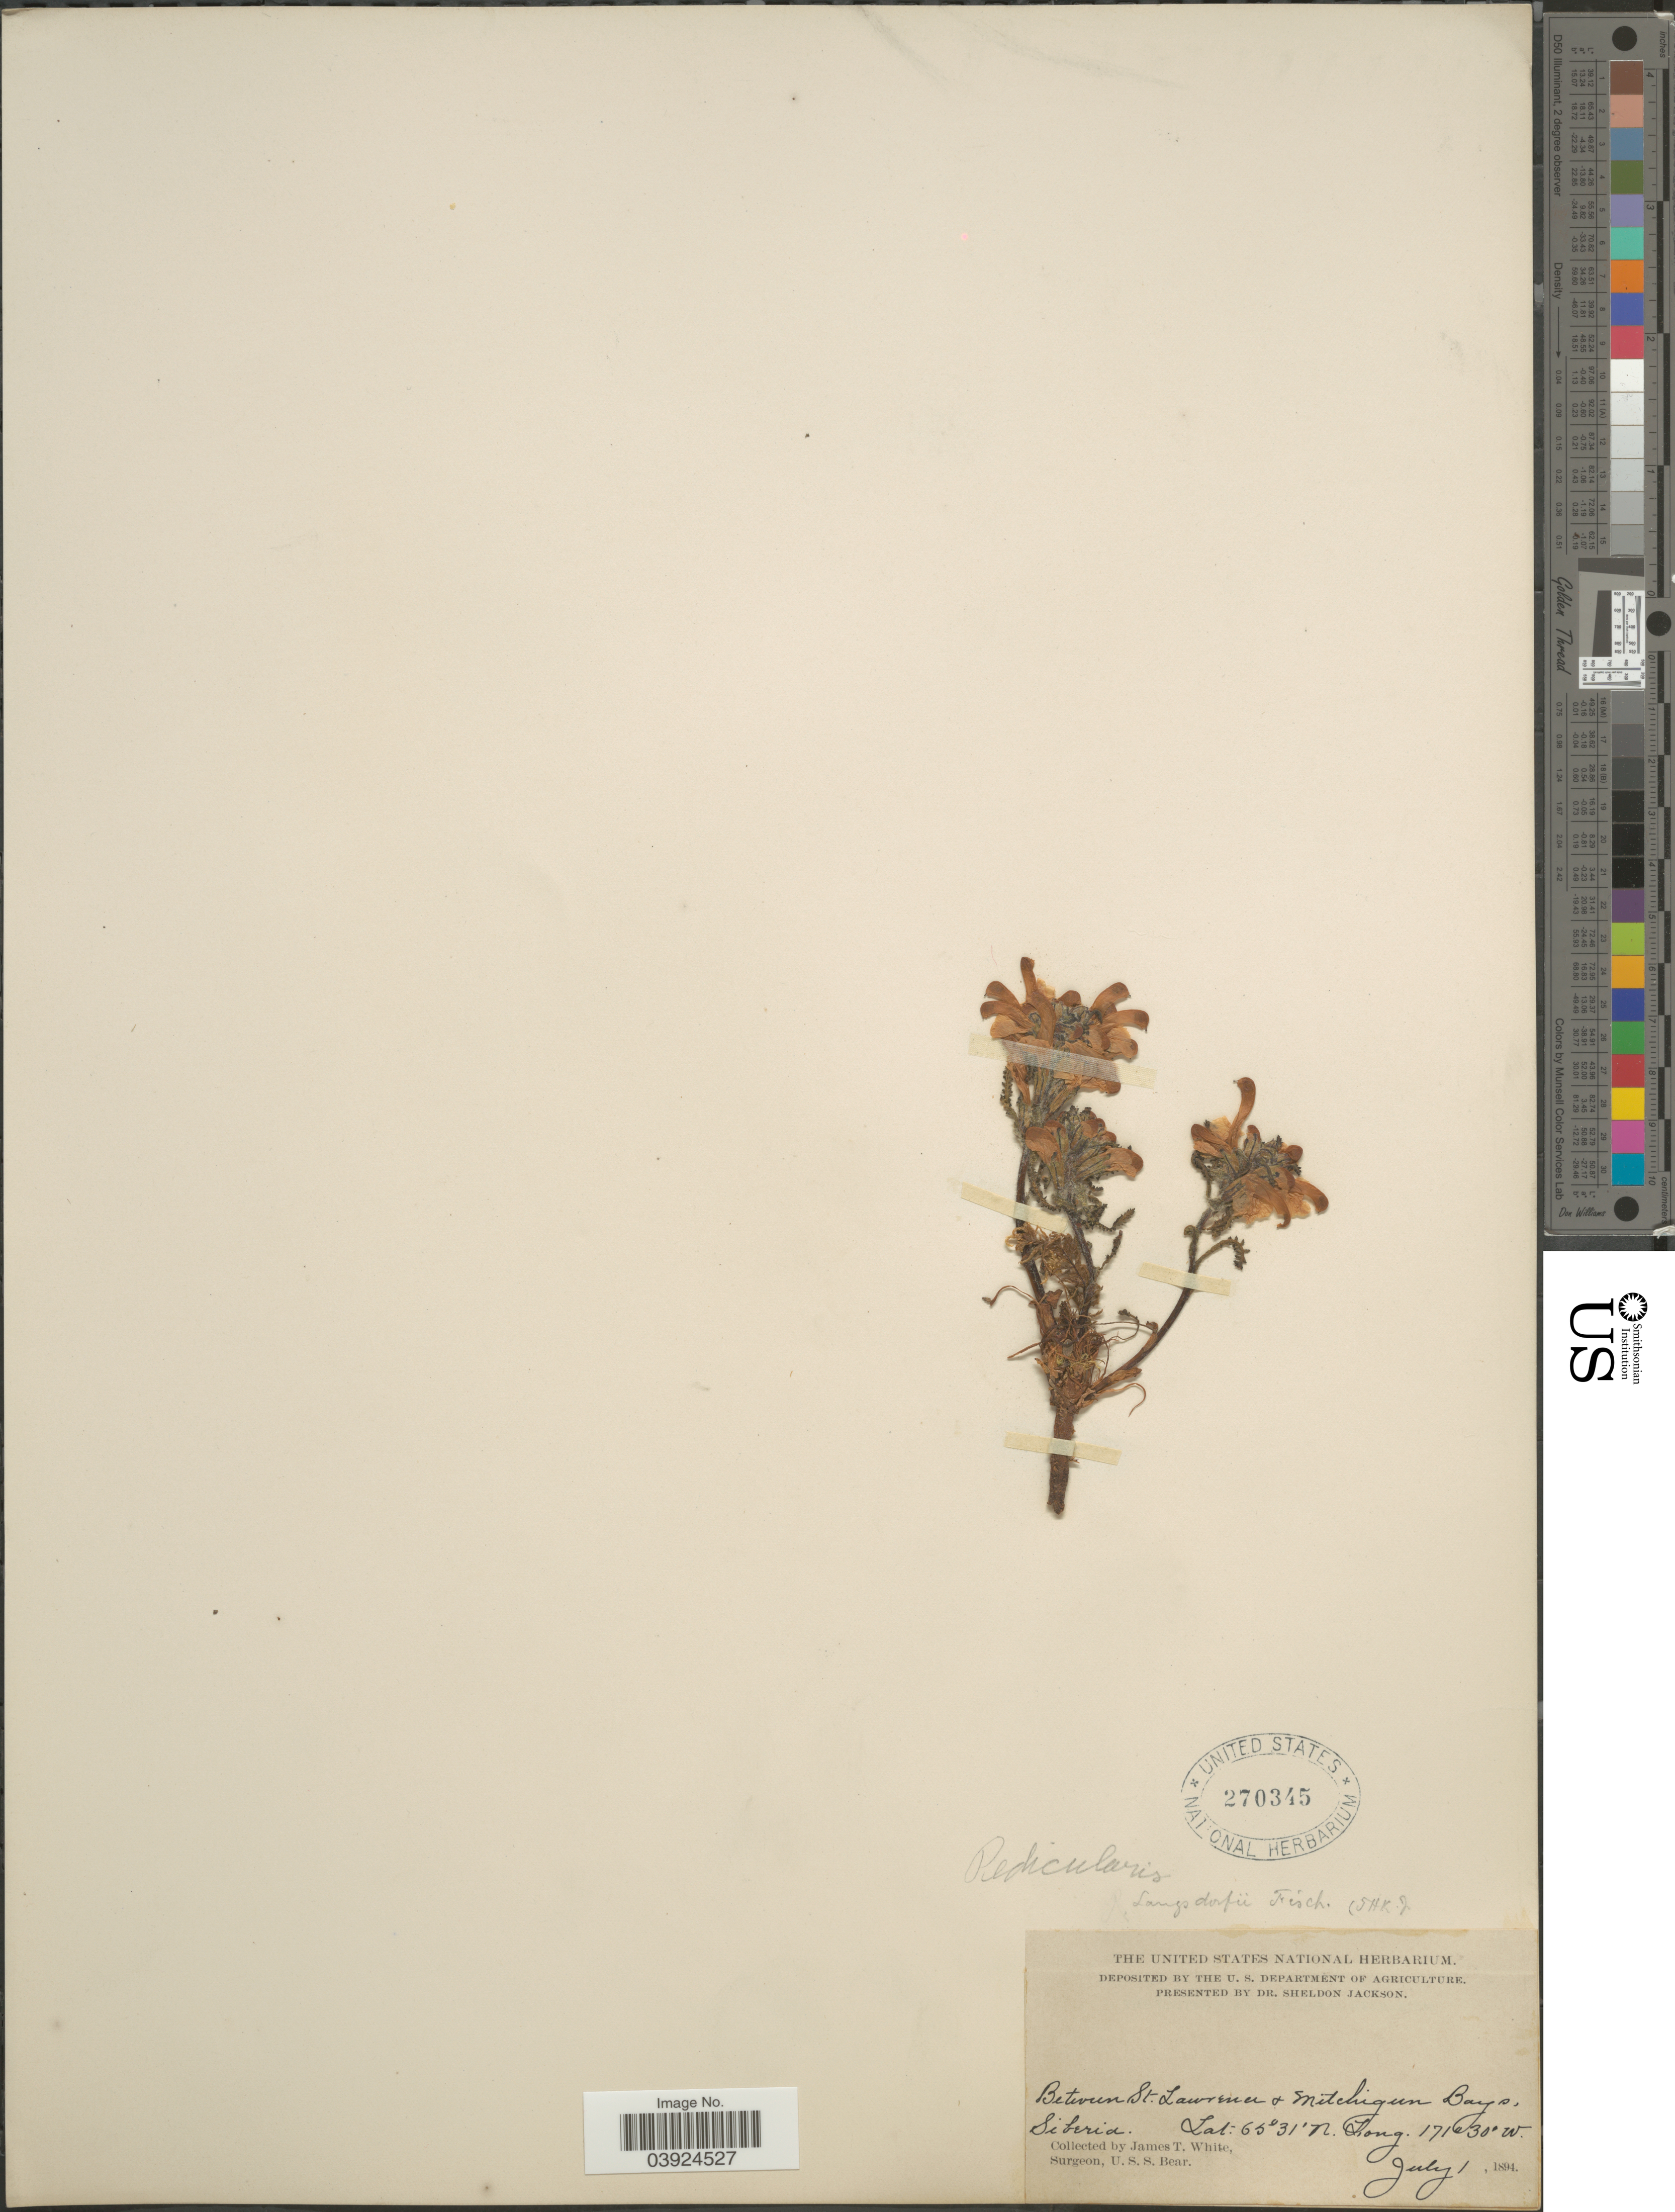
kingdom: Plantae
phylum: Tracheophyta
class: Magnoliopsida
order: Lamiales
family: Orobanchaceae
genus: Pedicularis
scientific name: Pedicularis langsdorffii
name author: Fisch. ex Steven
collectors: J. T. White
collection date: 1894-07-01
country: Russian Federation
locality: Between St. Lawrence & Mitchigun Bays, Siberia.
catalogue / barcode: US 270345